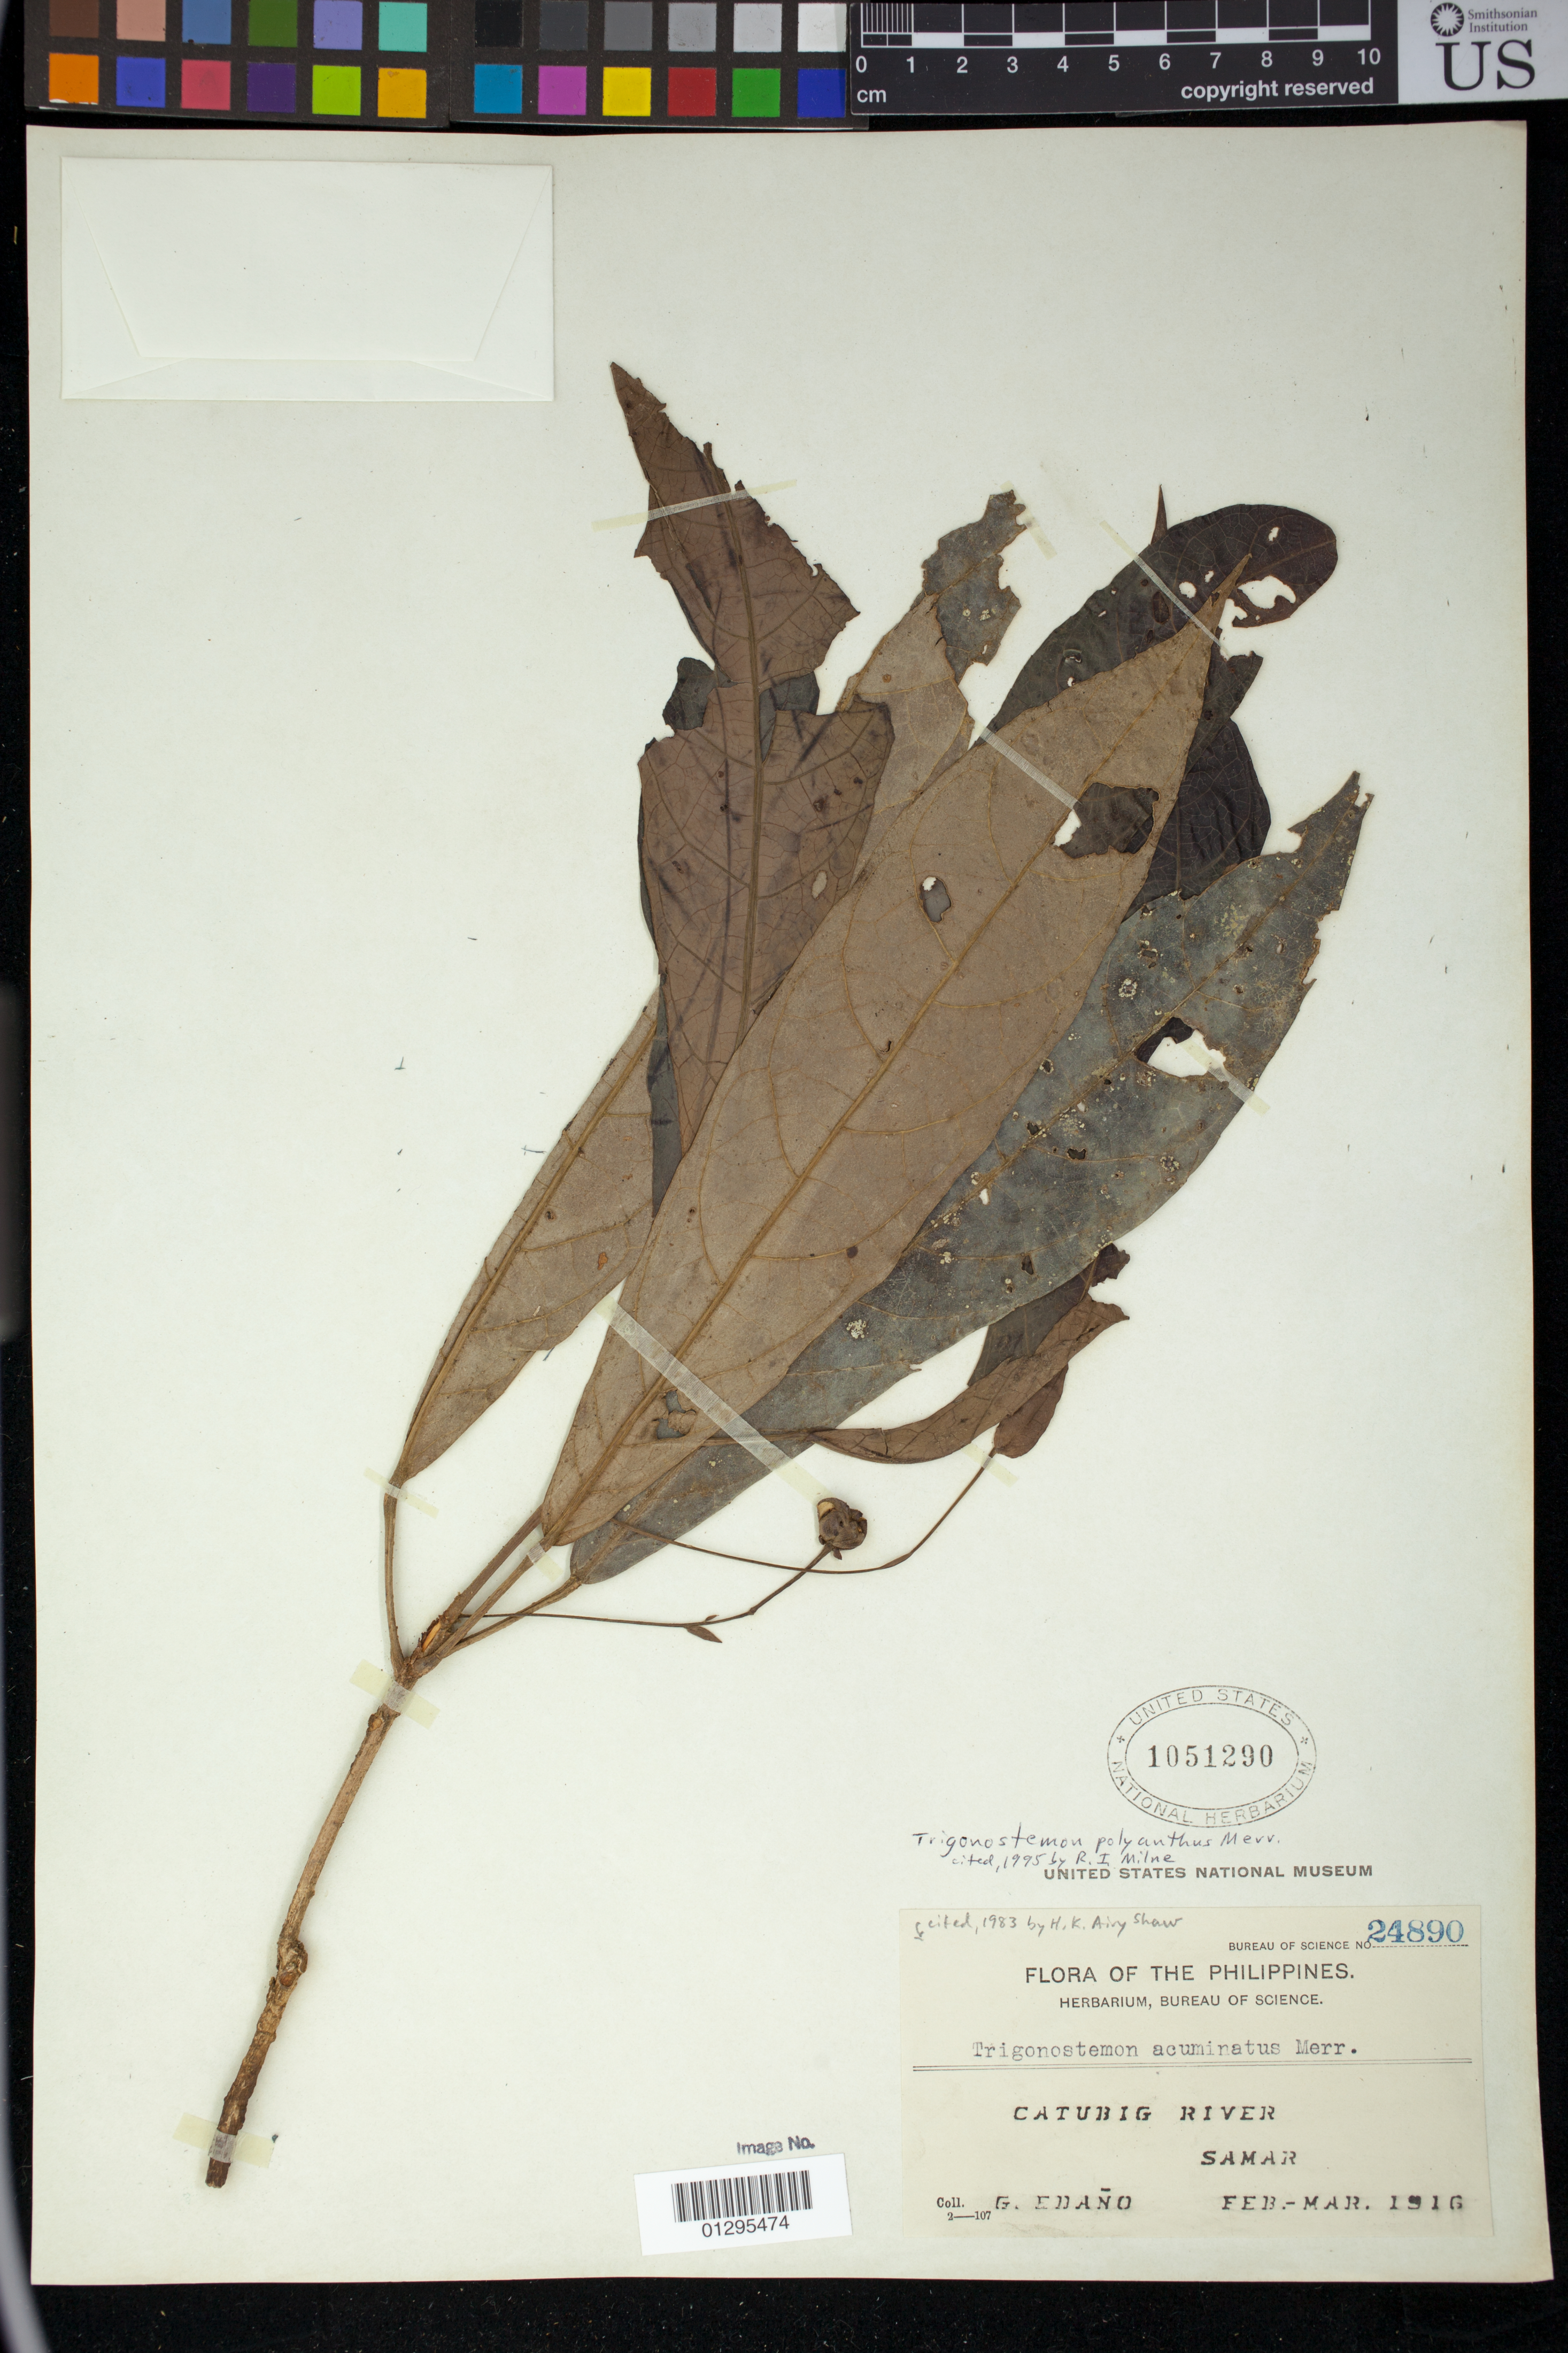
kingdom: Plantae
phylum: Tracheophyta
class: Magnoliopsida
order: Malpighiales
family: Euphorbiaceae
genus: Trigonostemon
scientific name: Trigonostemon polyanthus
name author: Merr.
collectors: G. Edaño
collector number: Bur. Sci. 24890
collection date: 1916-02/1916-03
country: Philippines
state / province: Eastern Visayas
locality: Catubig River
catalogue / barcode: US 1051290